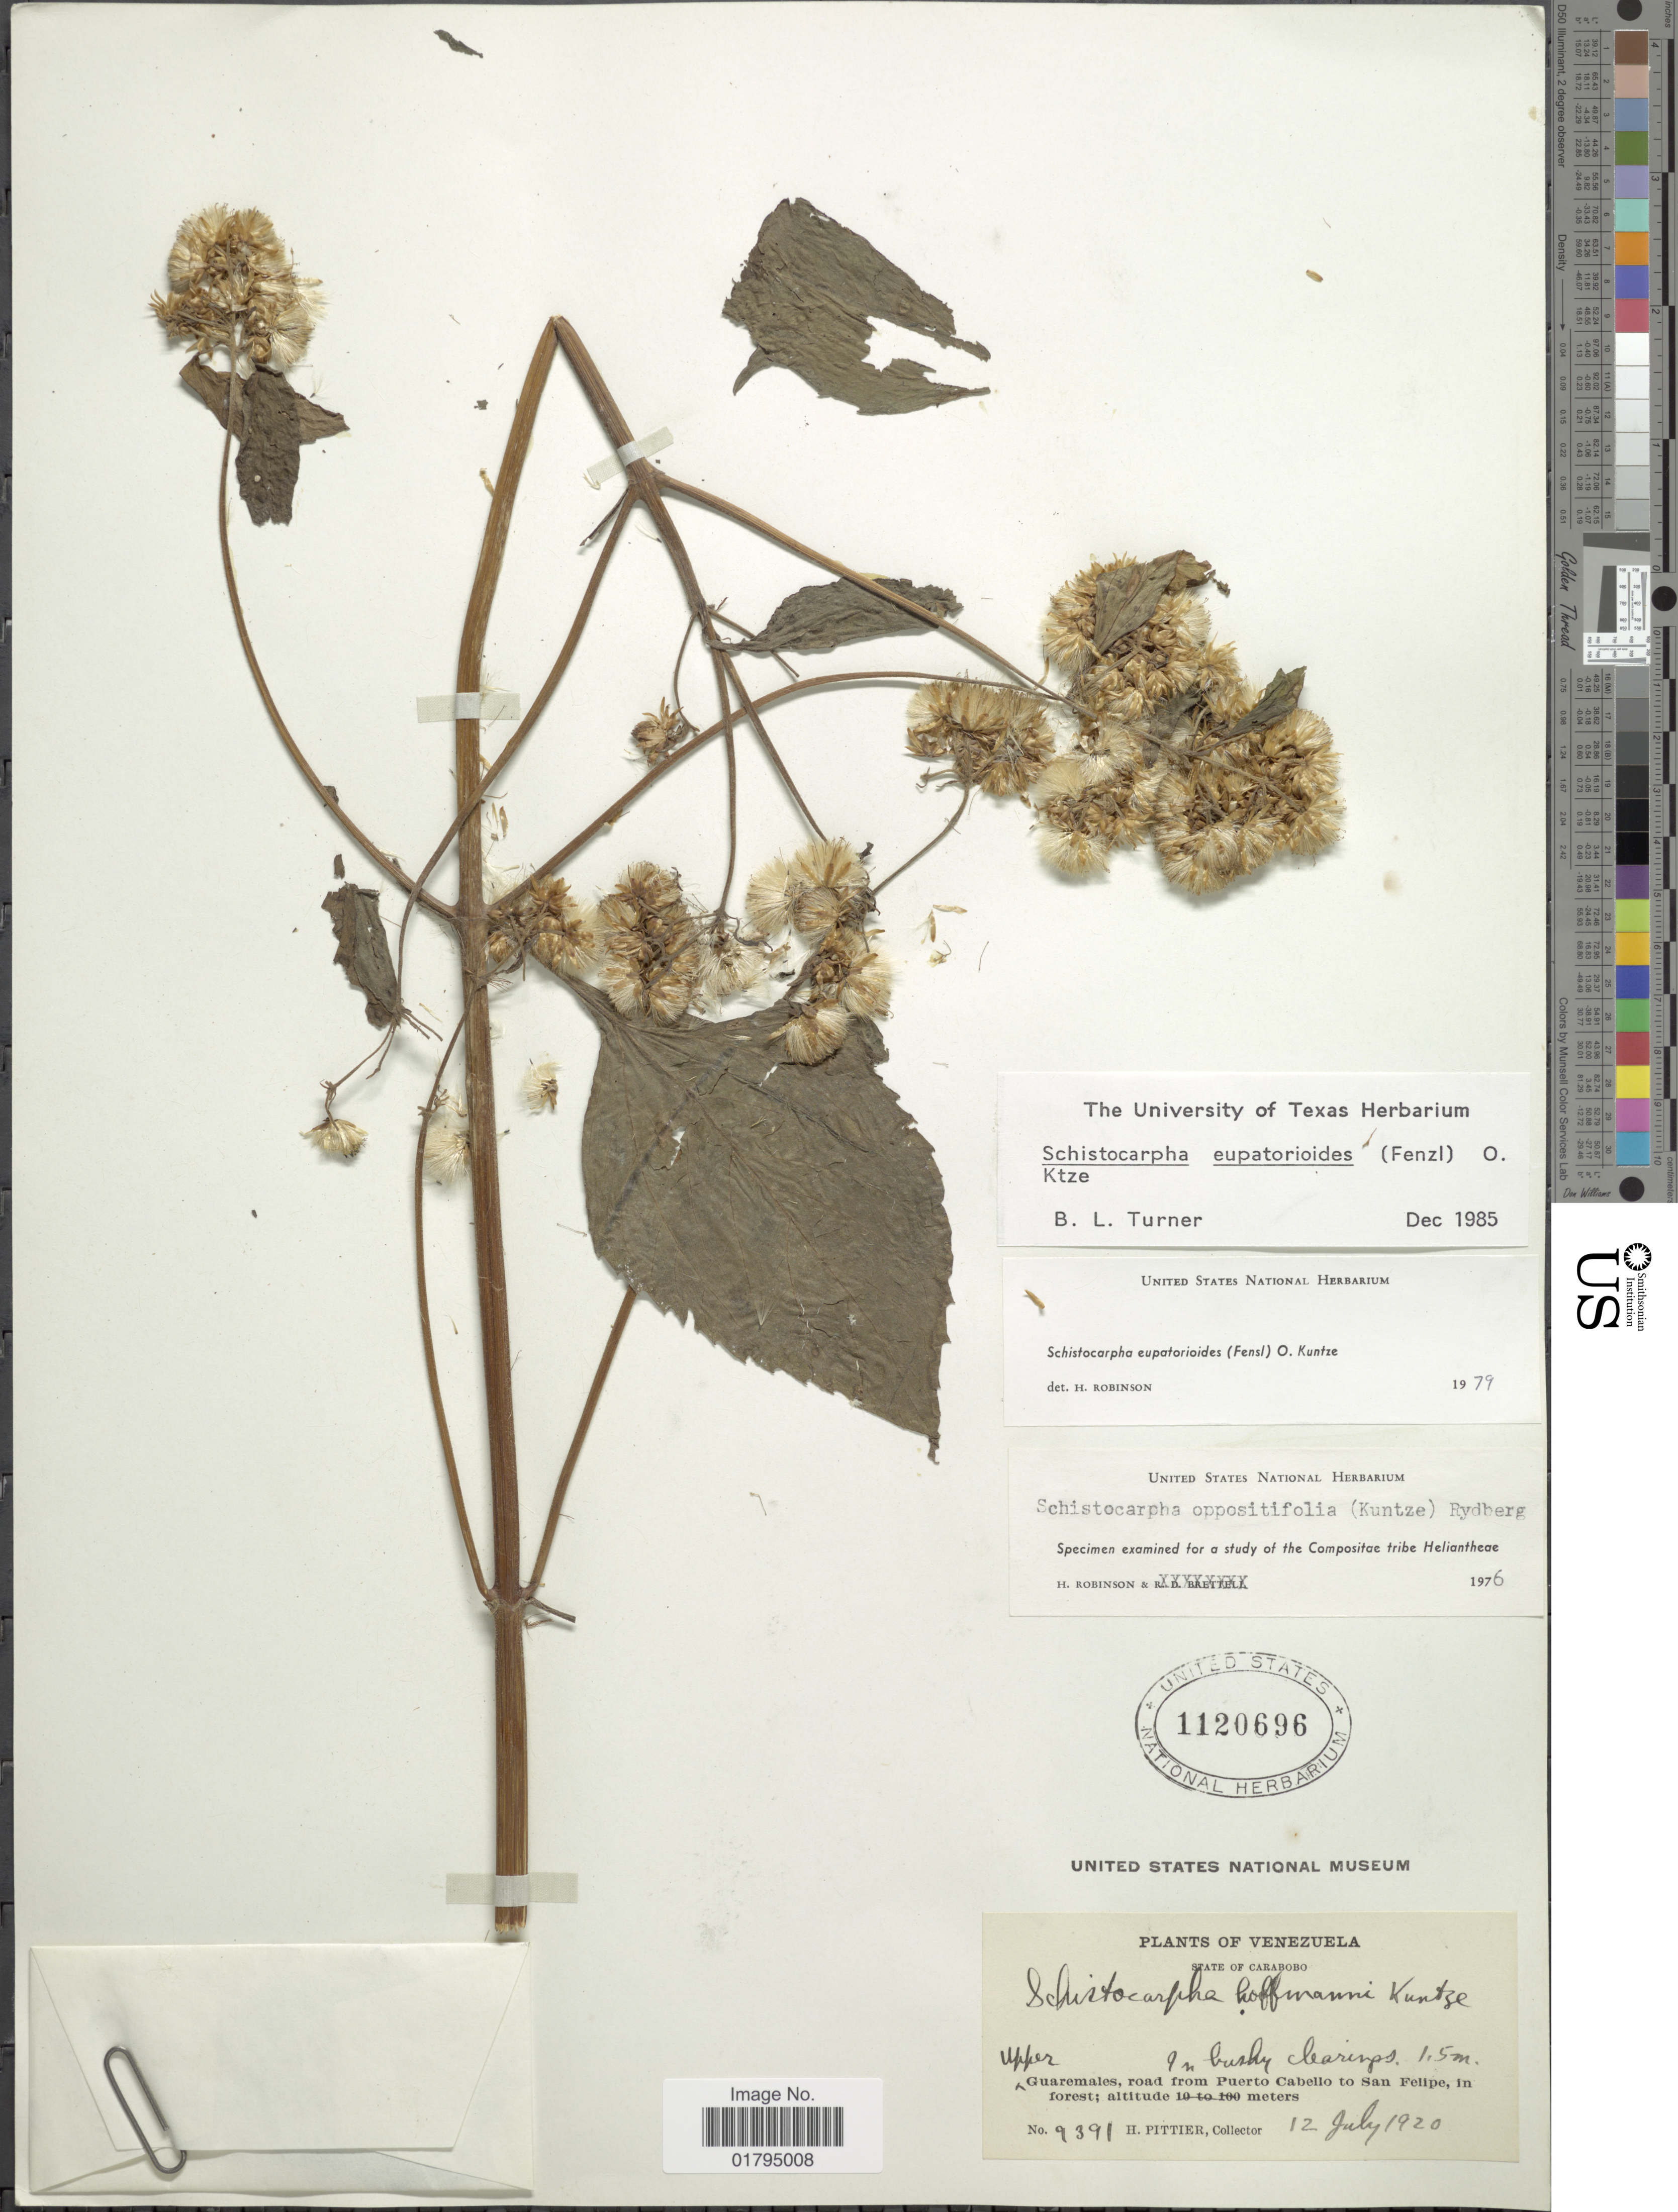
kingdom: Plantae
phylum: Tracheophyta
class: Magnoliopsida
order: Asterales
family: Asteraceae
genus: Schistocarpha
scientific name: Schistocarpha eupatorioides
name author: (Fenzl) Kuntze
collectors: H. F. Pittier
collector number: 9391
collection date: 1920-07-12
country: Venezuela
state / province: Carabobo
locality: Guaremales, road from Puerto canello to San Felipe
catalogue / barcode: US 1120696